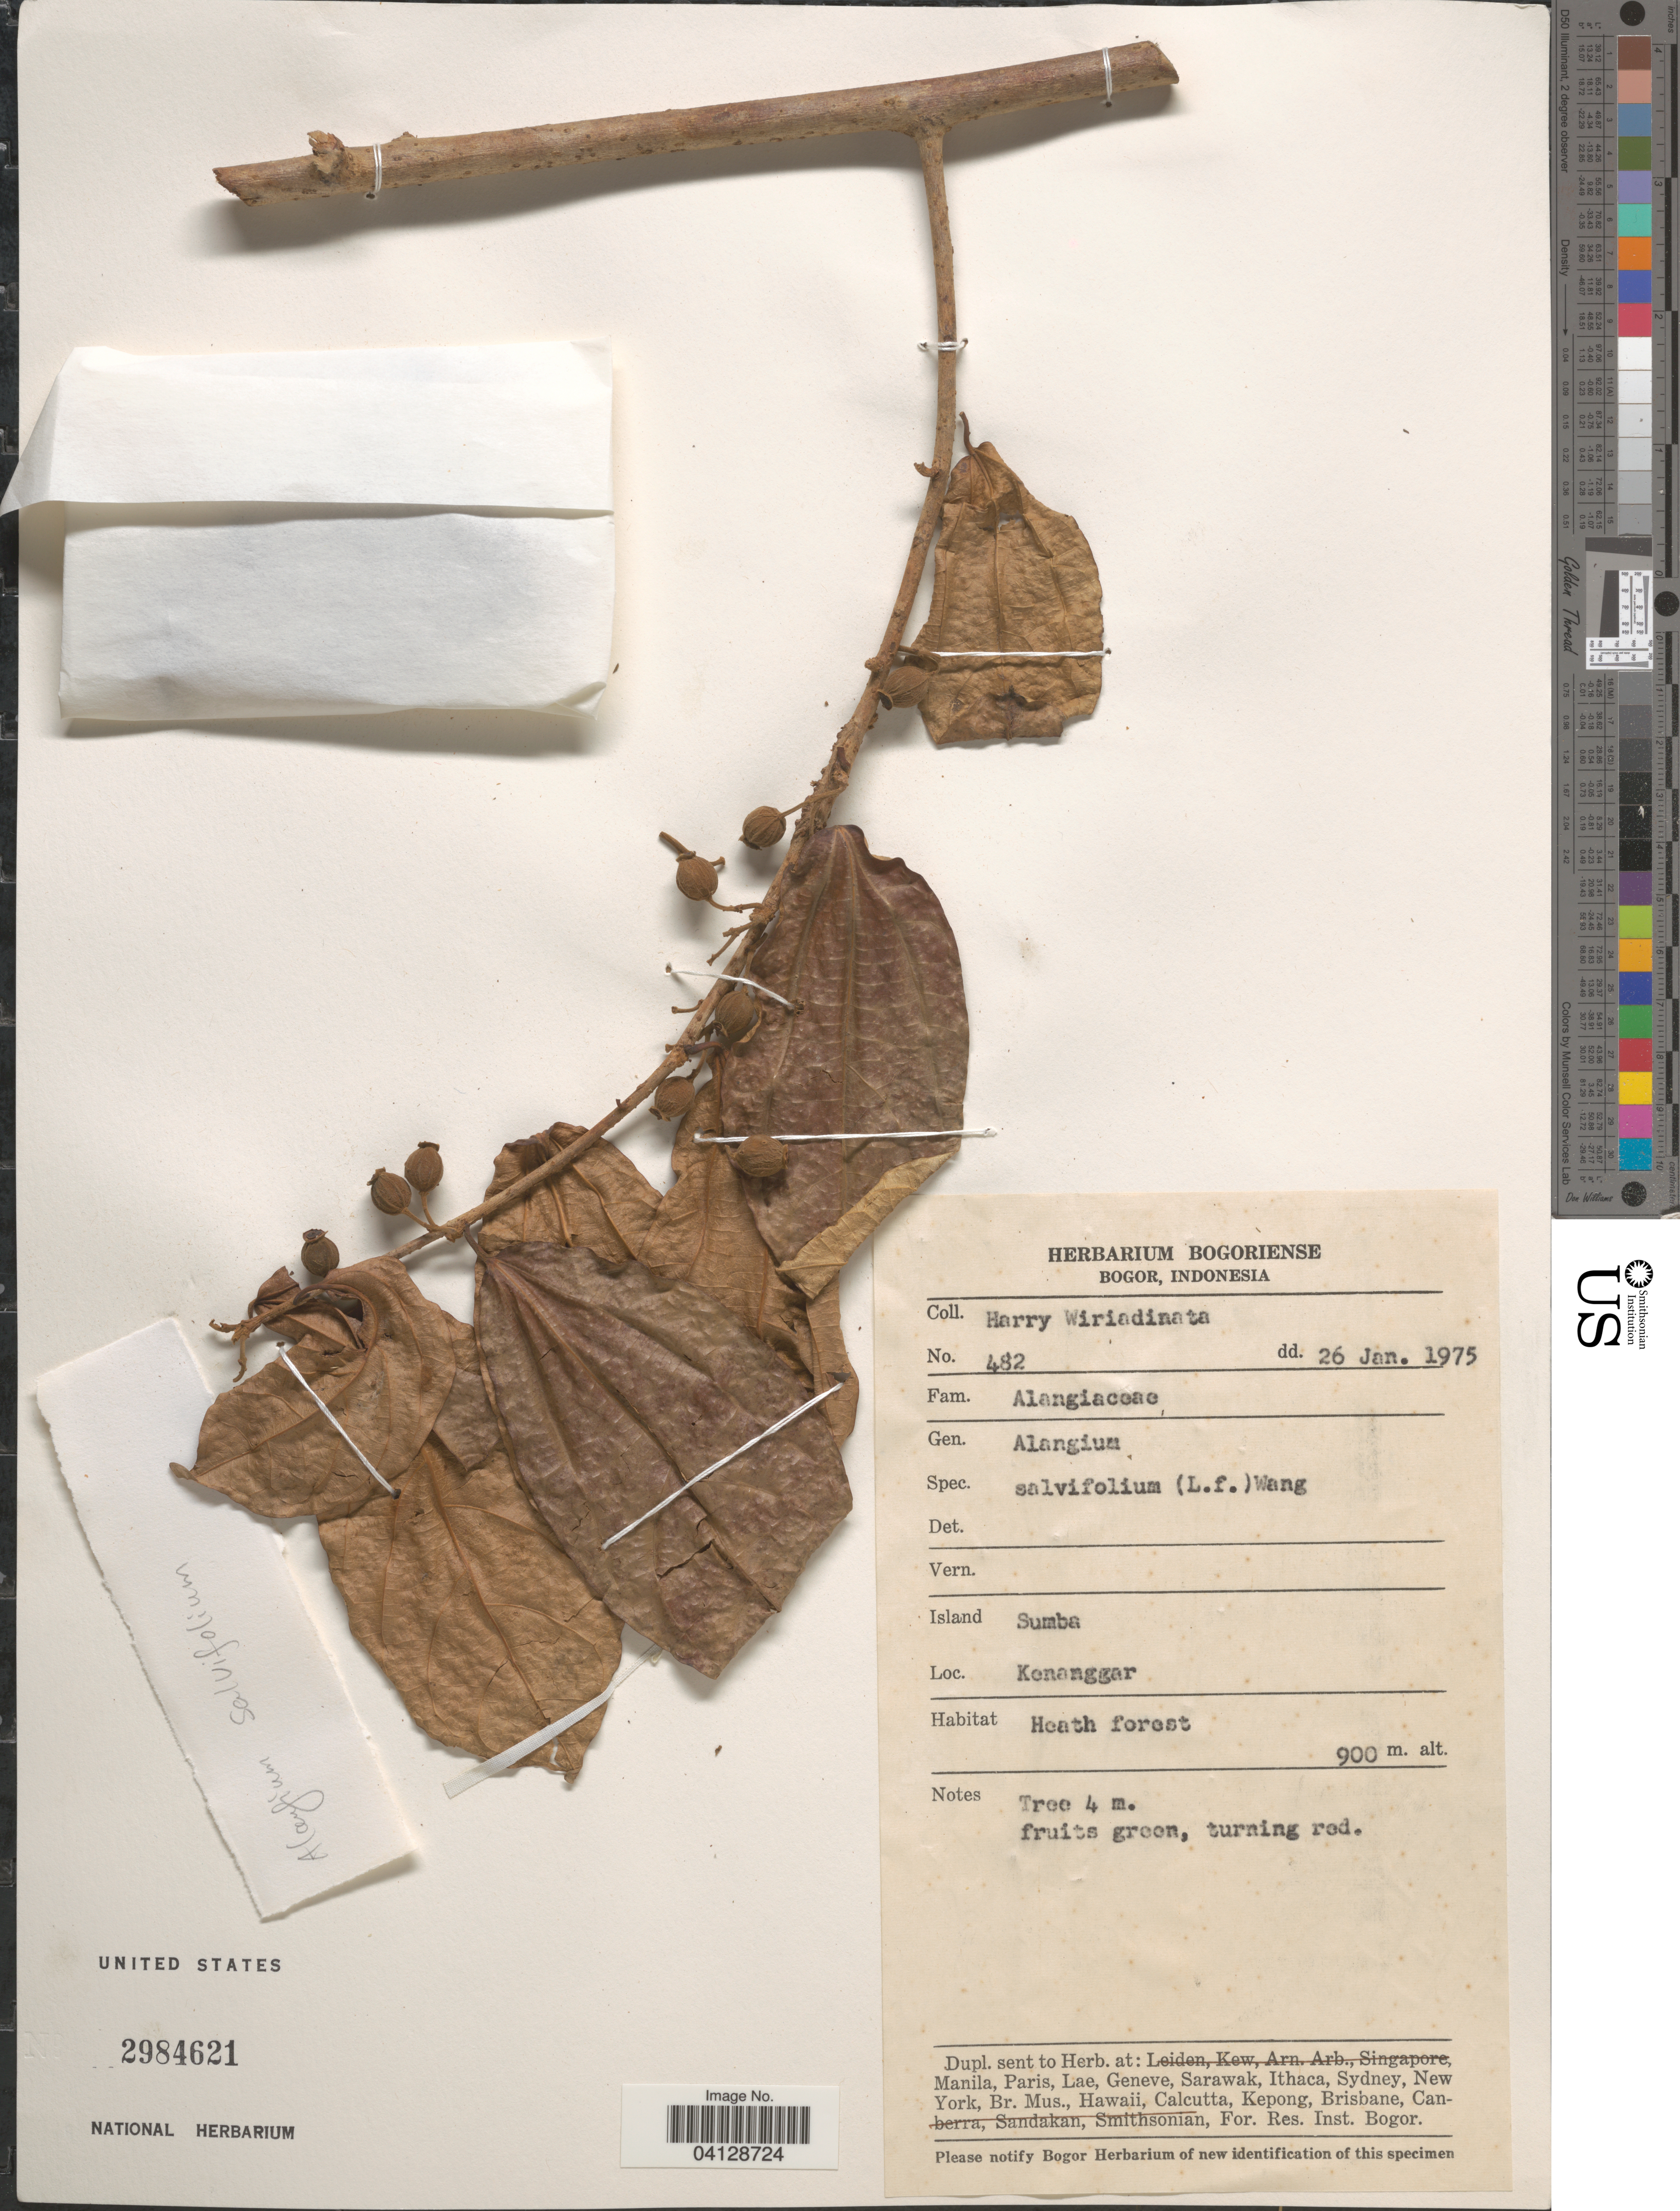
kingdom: Plantae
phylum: Tracheophyta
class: Magnoliopsida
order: Cornales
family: Cornaceae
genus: Alangium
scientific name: Alangium salviifolium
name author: (L. f.) Wangerin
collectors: H. Wiriadinata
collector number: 482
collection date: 1975-01-26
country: Indonesia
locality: Island Sumba. Kenanggar.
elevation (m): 900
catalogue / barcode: US 2984621